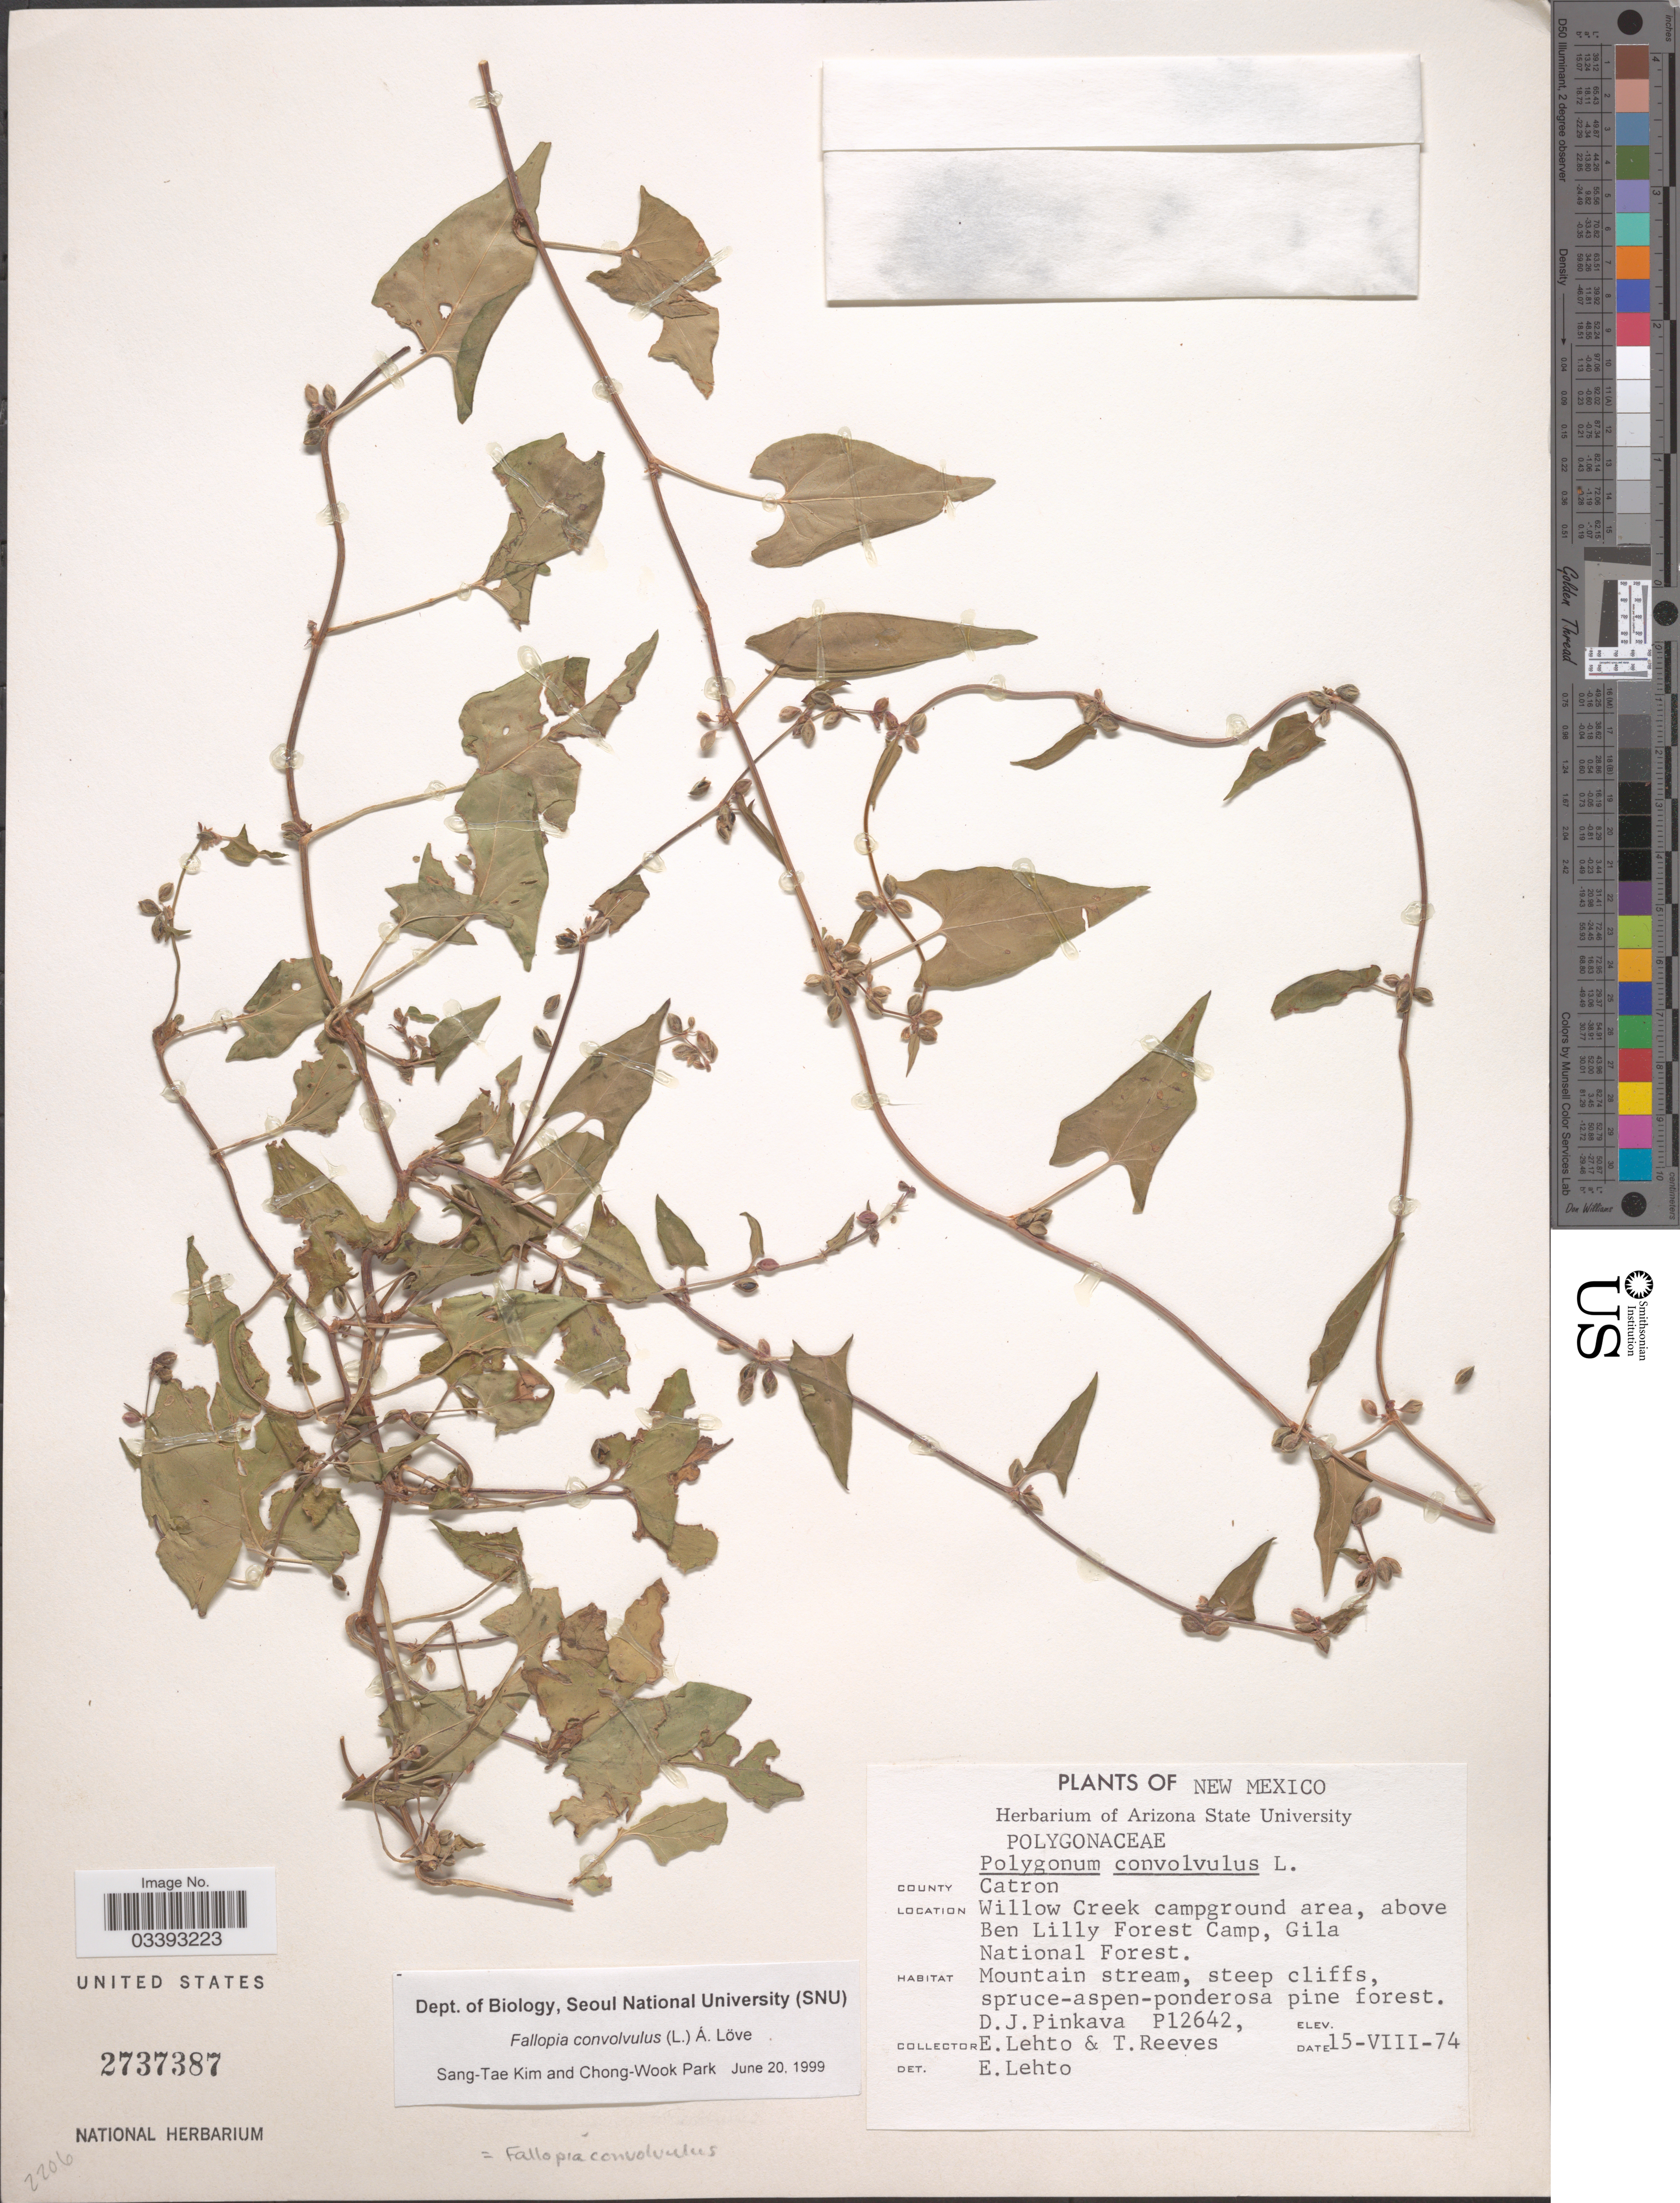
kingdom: Plantae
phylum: Tracheophyta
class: Magnoliopsida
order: Caryophyllales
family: Polygonaceae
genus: Fallopia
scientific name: Fallopia convolvulus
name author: (L.) Á. Löve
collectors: D. J. Pinkava, E. Lehto & T. Reeves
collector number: P12642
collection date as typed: Transcribed d/m/y: 15/8/74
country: United States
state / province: New Mexico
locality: County Catron. Willow Creek campground area, above Ben Lilly Forest Camp, Gila National Forest.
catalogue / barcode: US 2737387